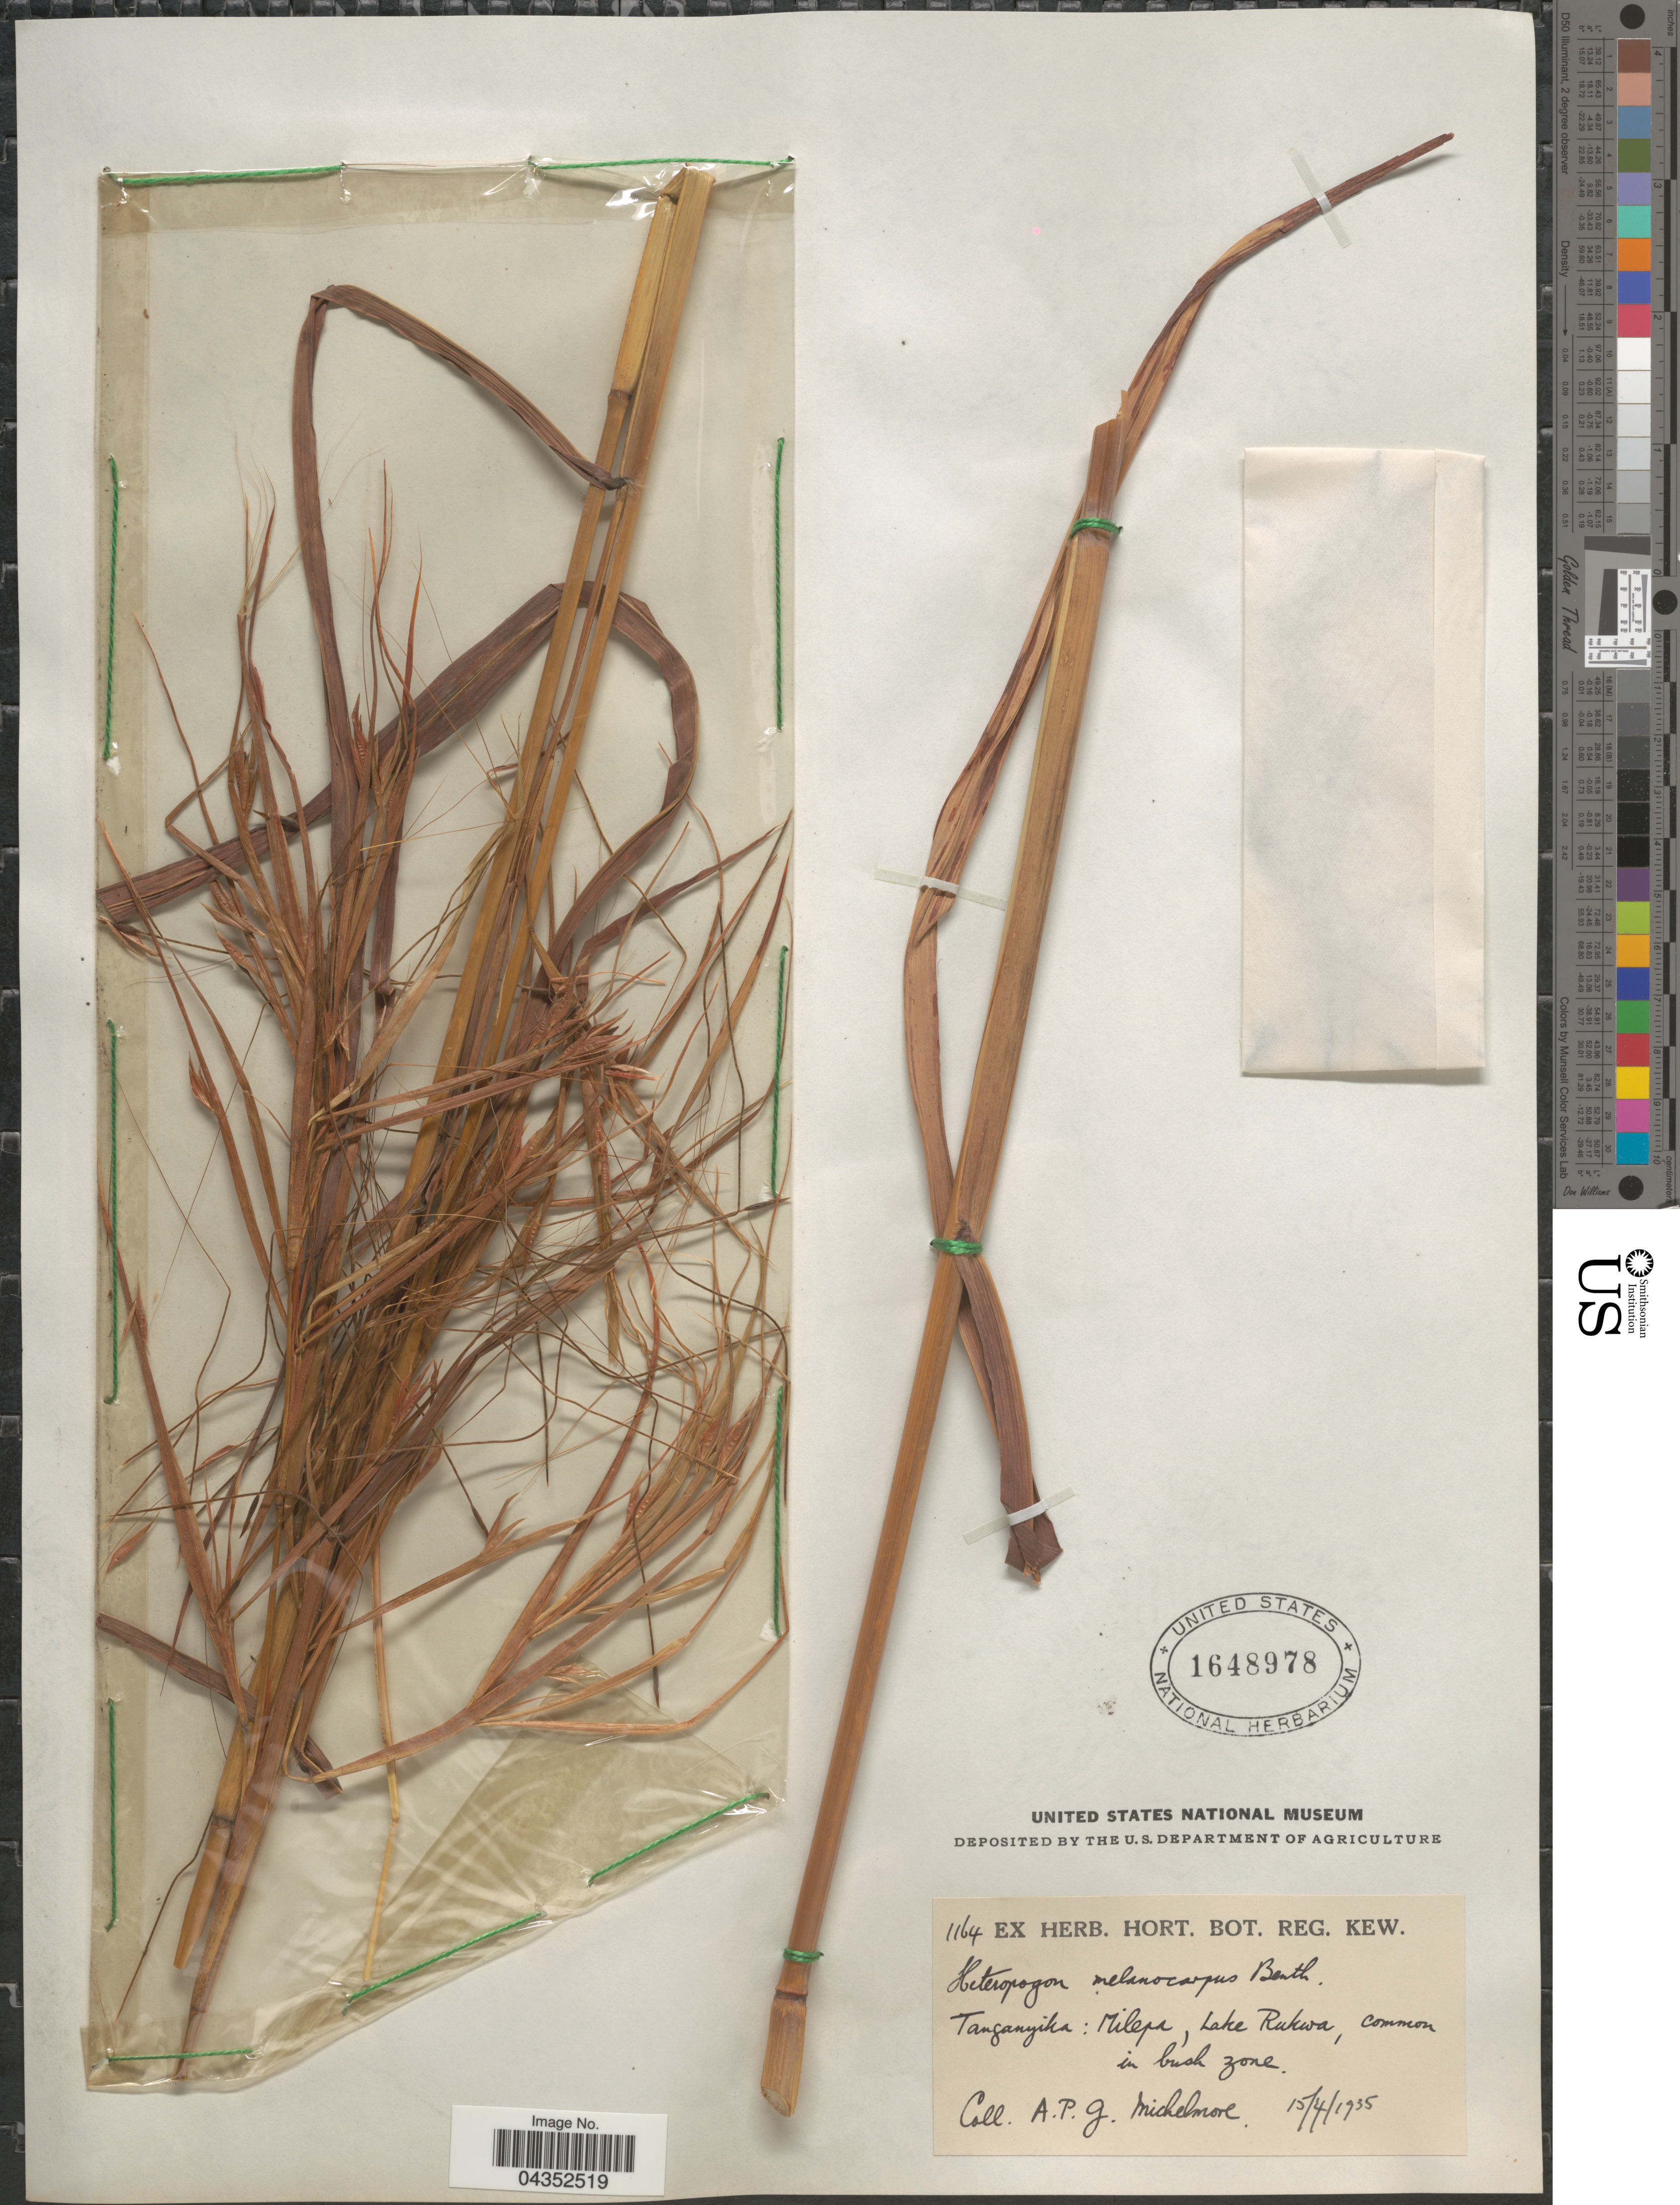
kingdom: Plantae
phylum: Tracheophyta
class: Liliopsida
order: Poales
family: Poaceae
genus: Heteropogon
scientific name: Heteropogon melanocarpus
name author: (Elliott) Benth.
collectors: A. Michelmore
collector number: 1164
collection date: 1935-04-15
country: Tanzania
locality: Tanganyika: Milepa, Lake Rukwa, common in bush zone.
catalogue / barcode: US 1648978